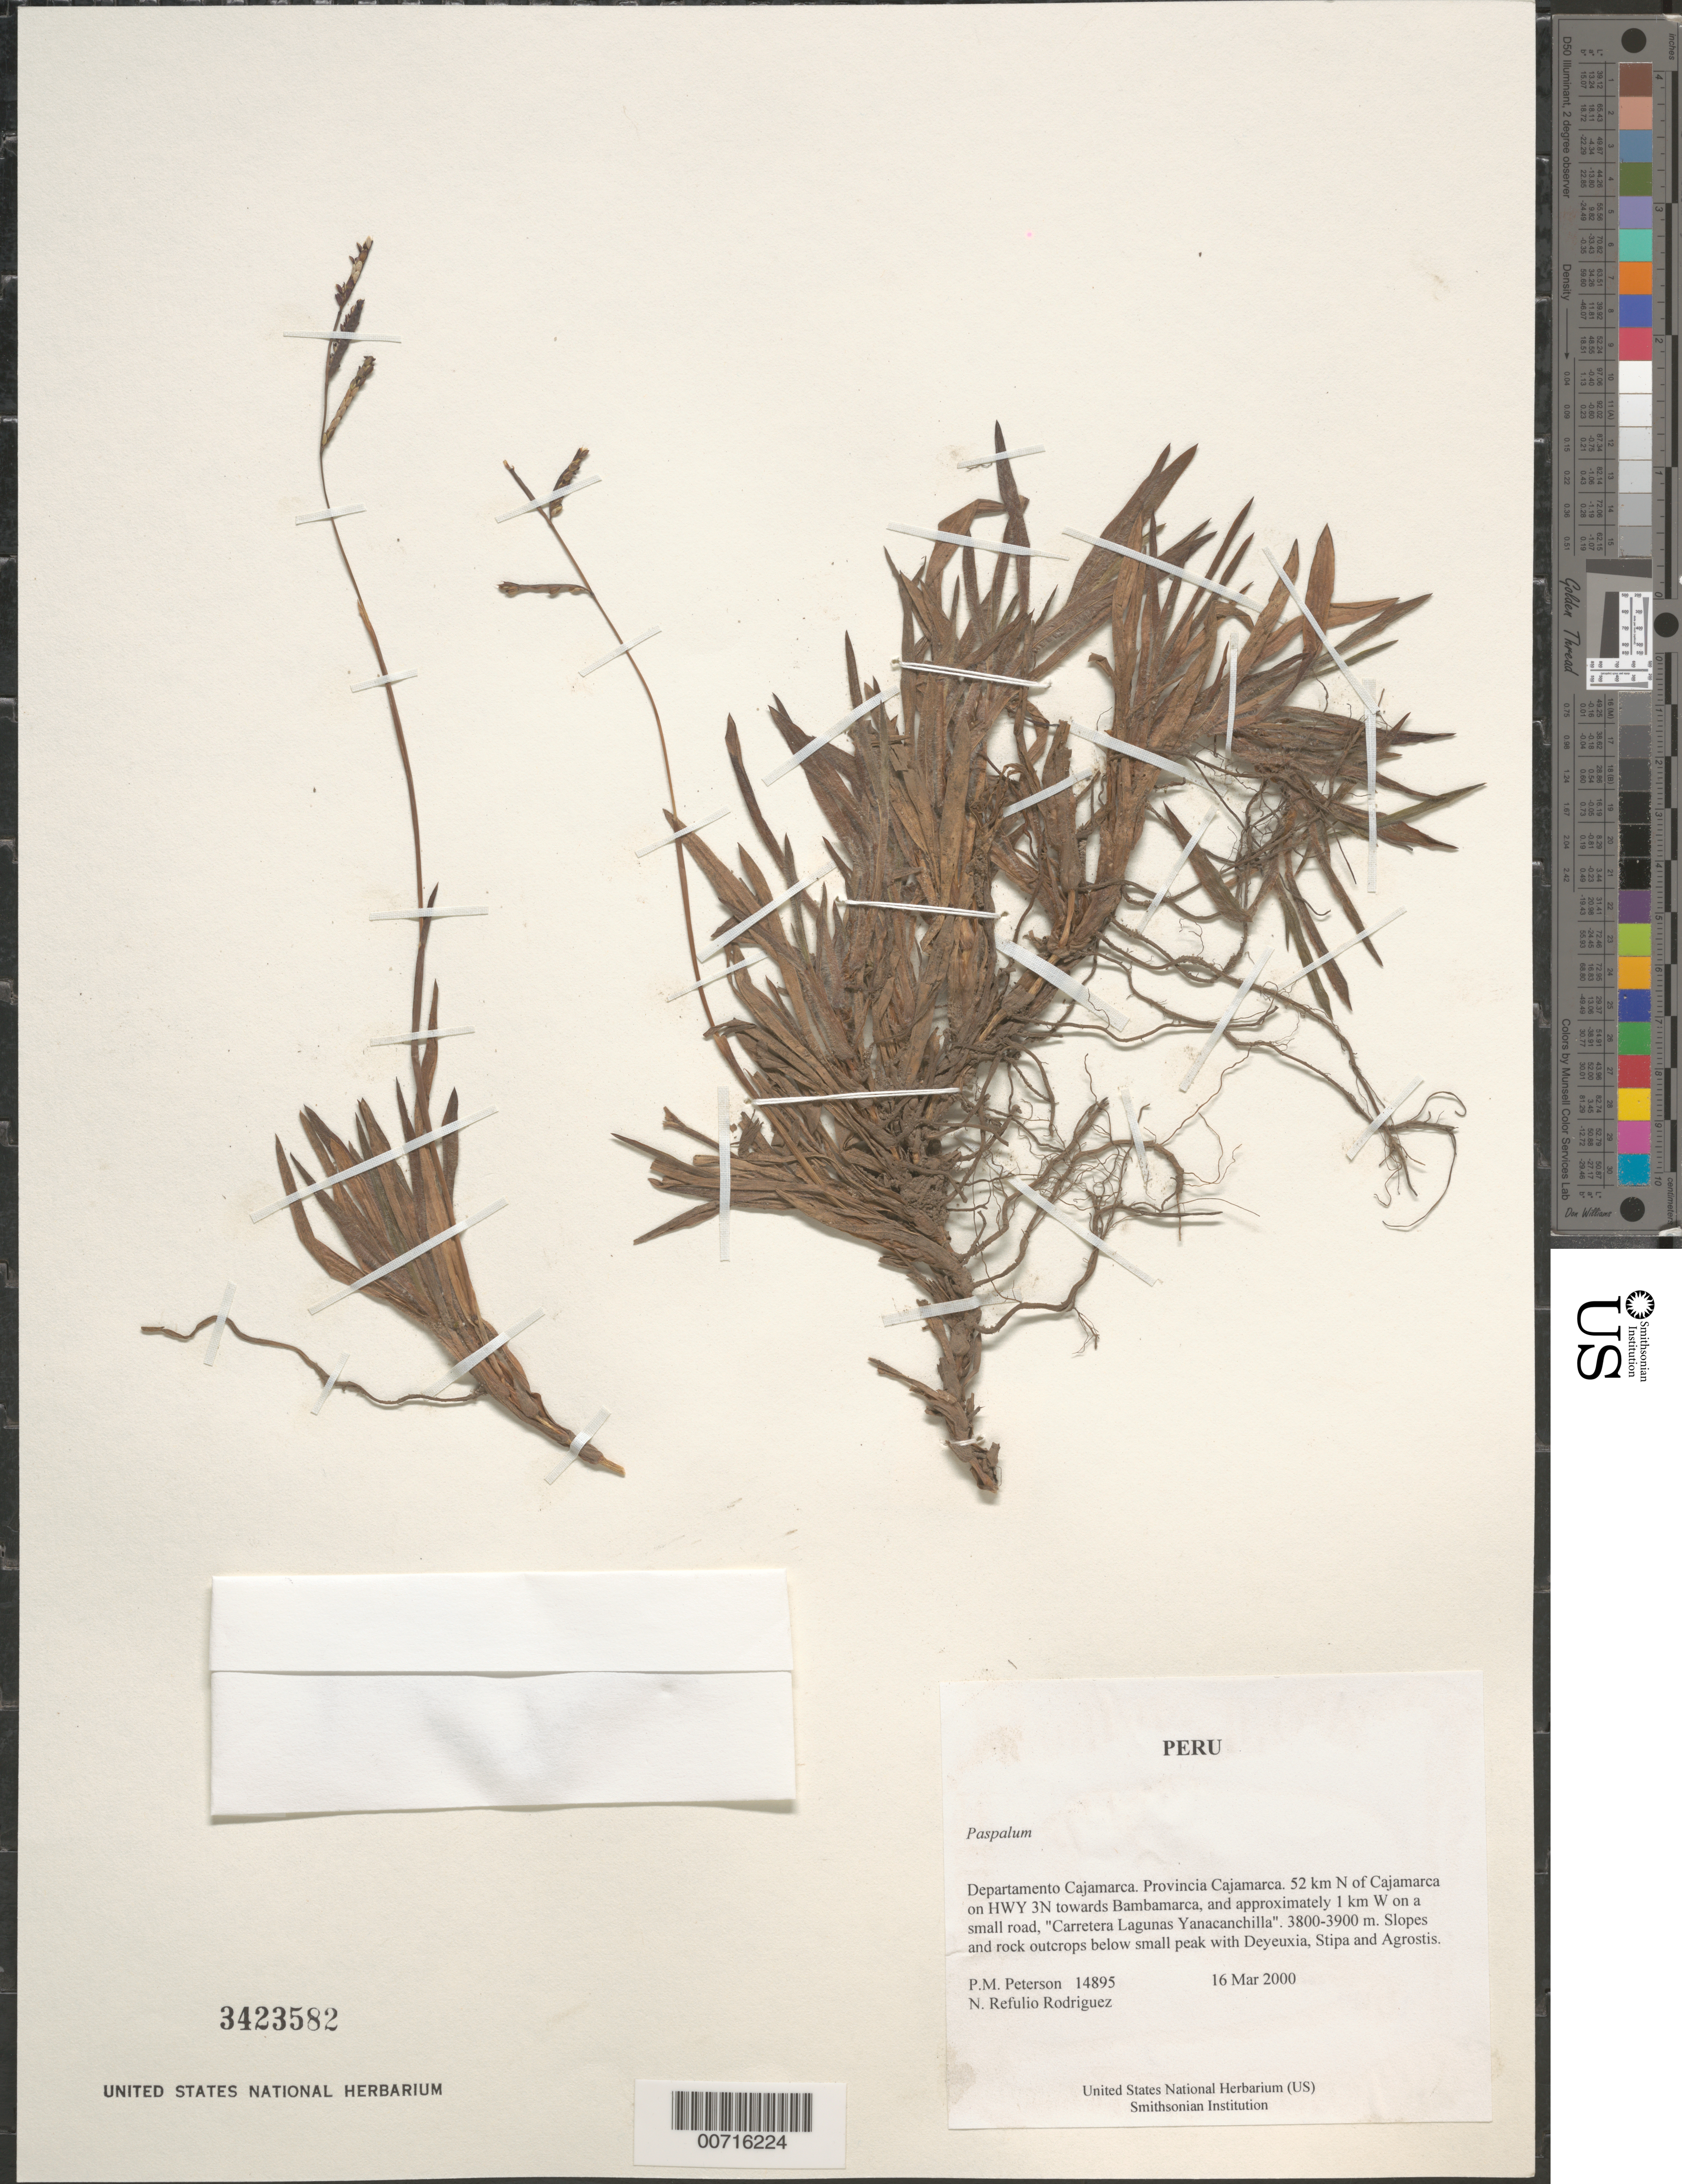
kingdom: Plantae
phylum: Tracheophyta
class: Liliopsida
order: Poales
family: Poaceae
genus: Paspalum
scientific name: Paspalum sp.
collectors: P. M. Peterson & N. Refulio-Rodríguez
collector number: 14895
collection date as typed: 16 Mar 2000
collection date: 2000-03-16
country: Peru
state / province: Cajamarca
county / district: Cajamarca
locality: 52 km N of Cajamarca on HWY 3N towards Bambamarca, and approximately 1 km W on a small road, "Carretera Lagunas Yanacanchilla".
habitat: Slopes and rock outcrops below small peak with Deyeuxia, Stipa and Agrostis.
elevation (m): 3800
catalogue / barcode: US 3423582